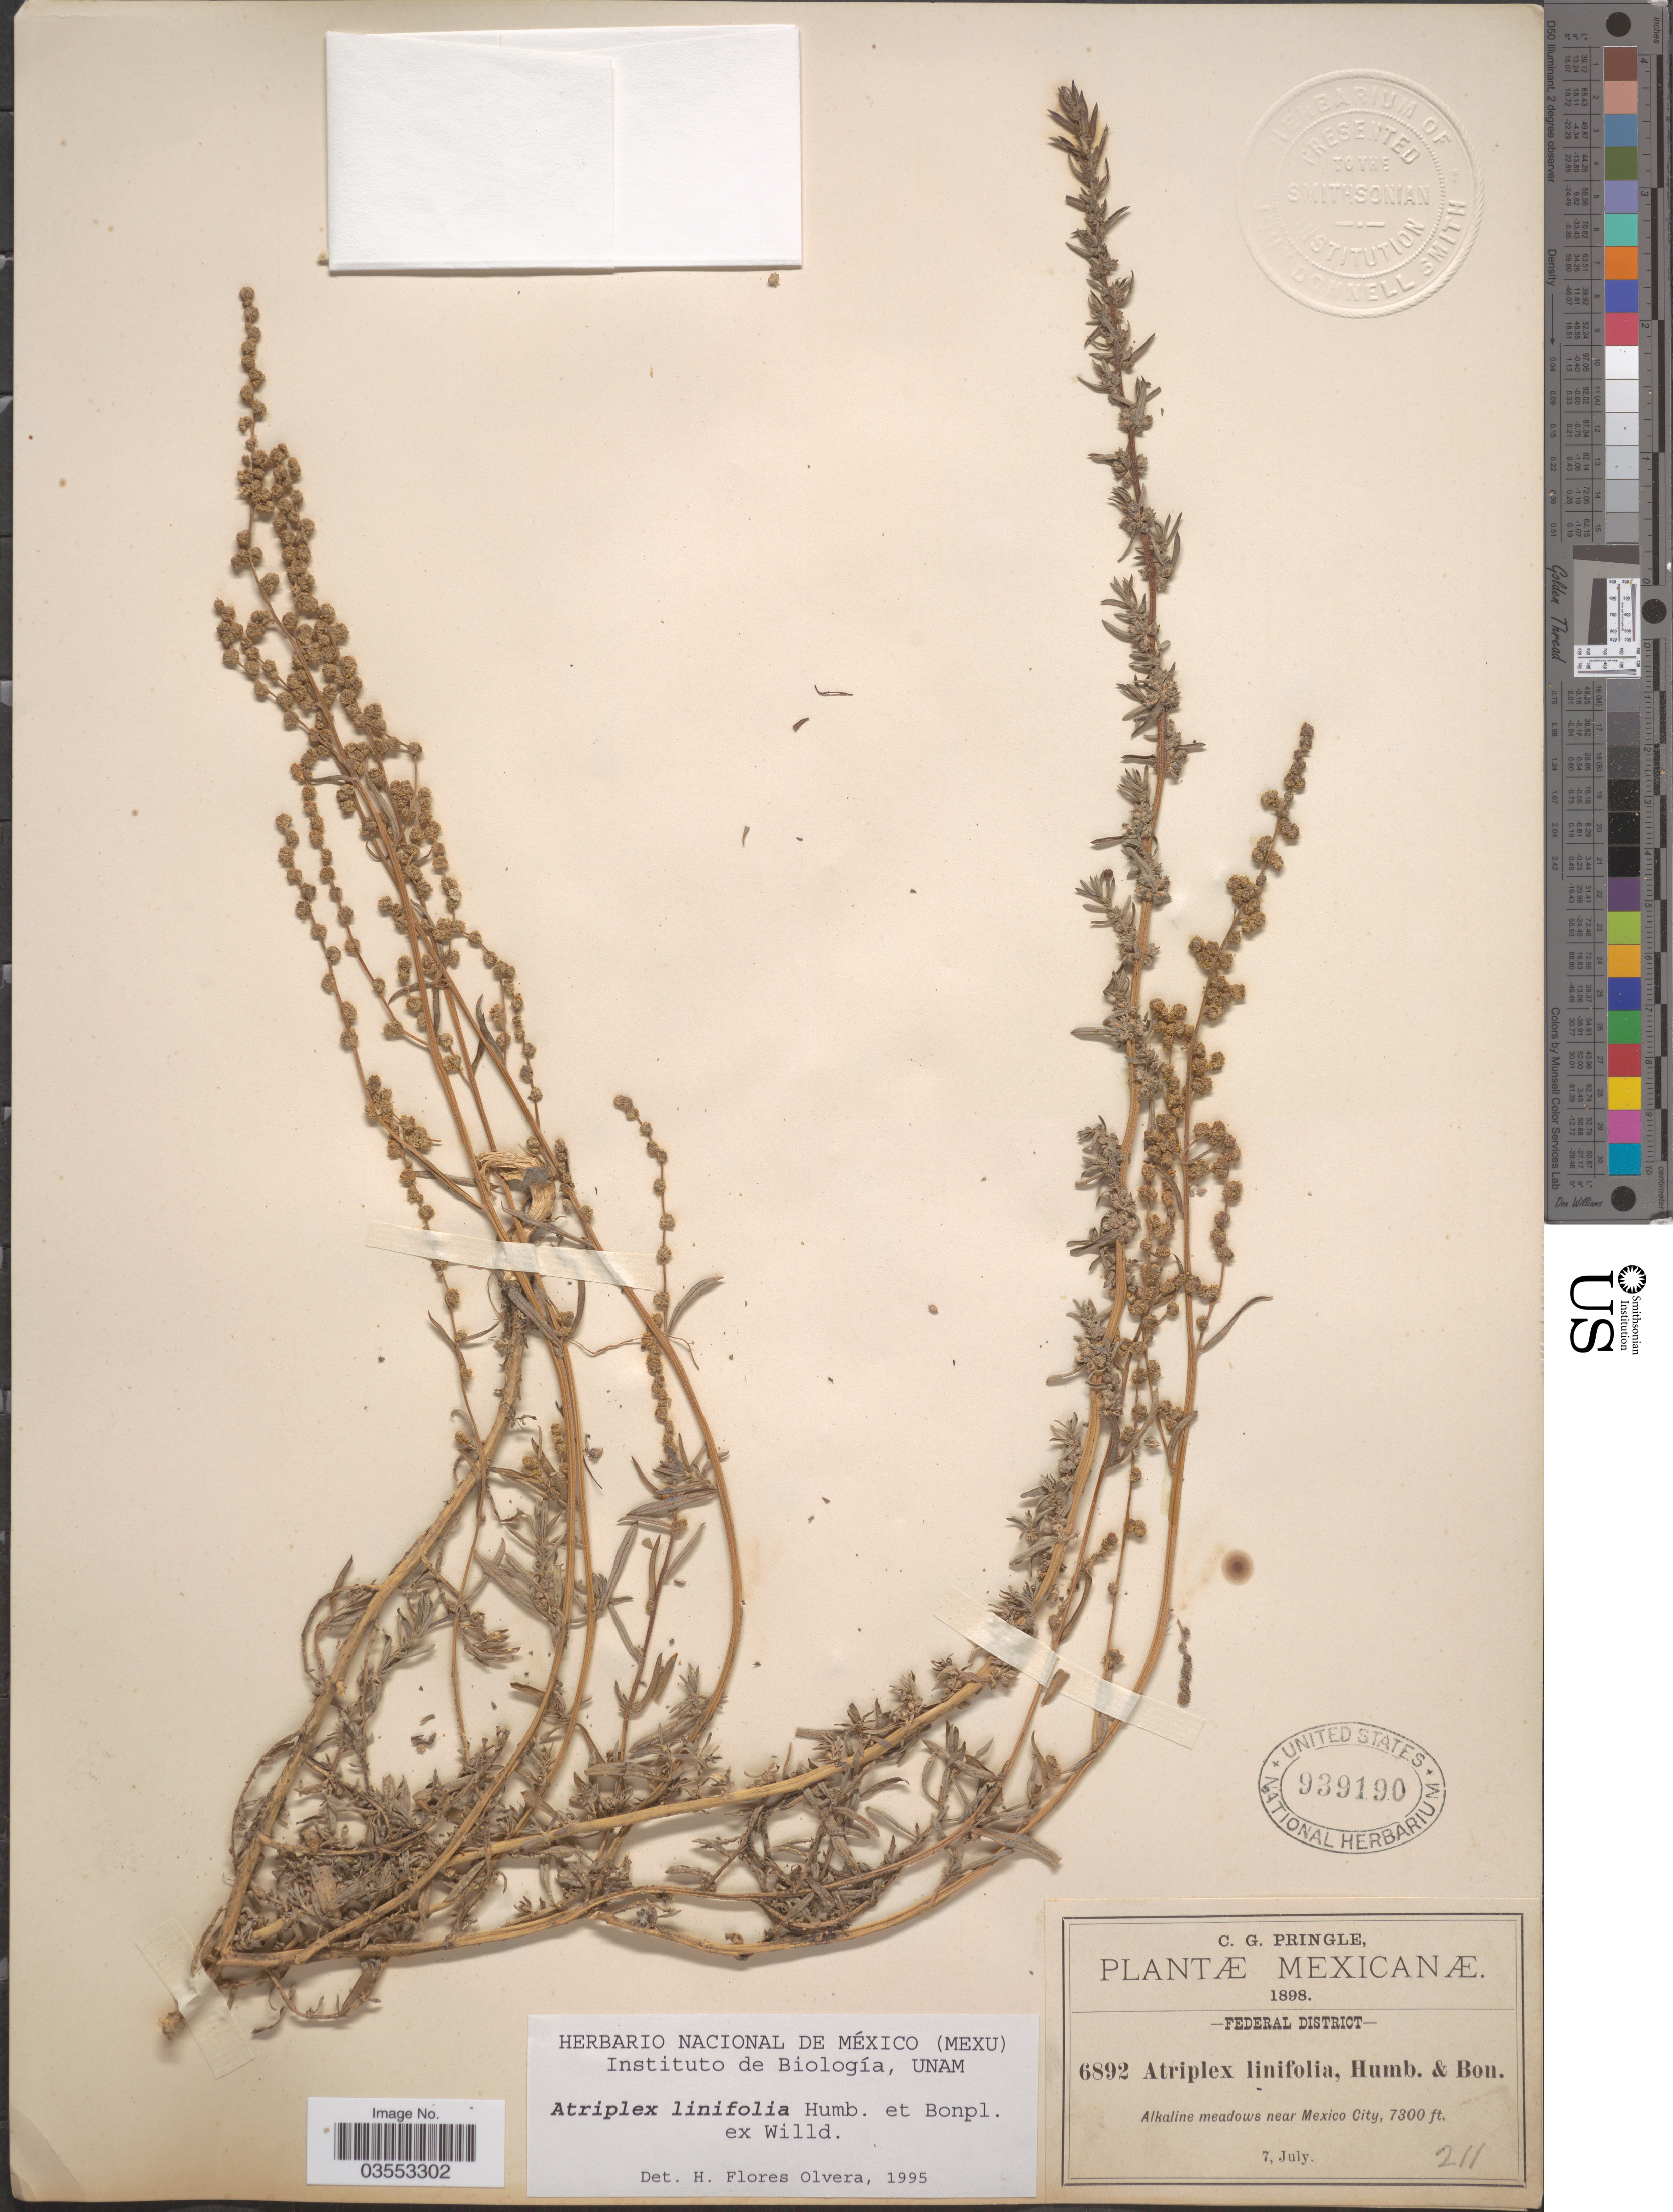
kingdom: Plantae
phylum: Tracheophyta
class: Magnoliopsida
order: Caryophyllales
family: Amaranthaceae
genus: Atriplex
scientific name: Atriplex linearis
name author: S. Watson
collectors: C. G. Pringle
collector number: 6892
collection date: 1898-07-07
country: Mexico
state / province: Distrito Federal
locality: Federal District. Alkaline meadows near Mexico City.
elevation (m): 2225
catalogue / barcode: US 939190